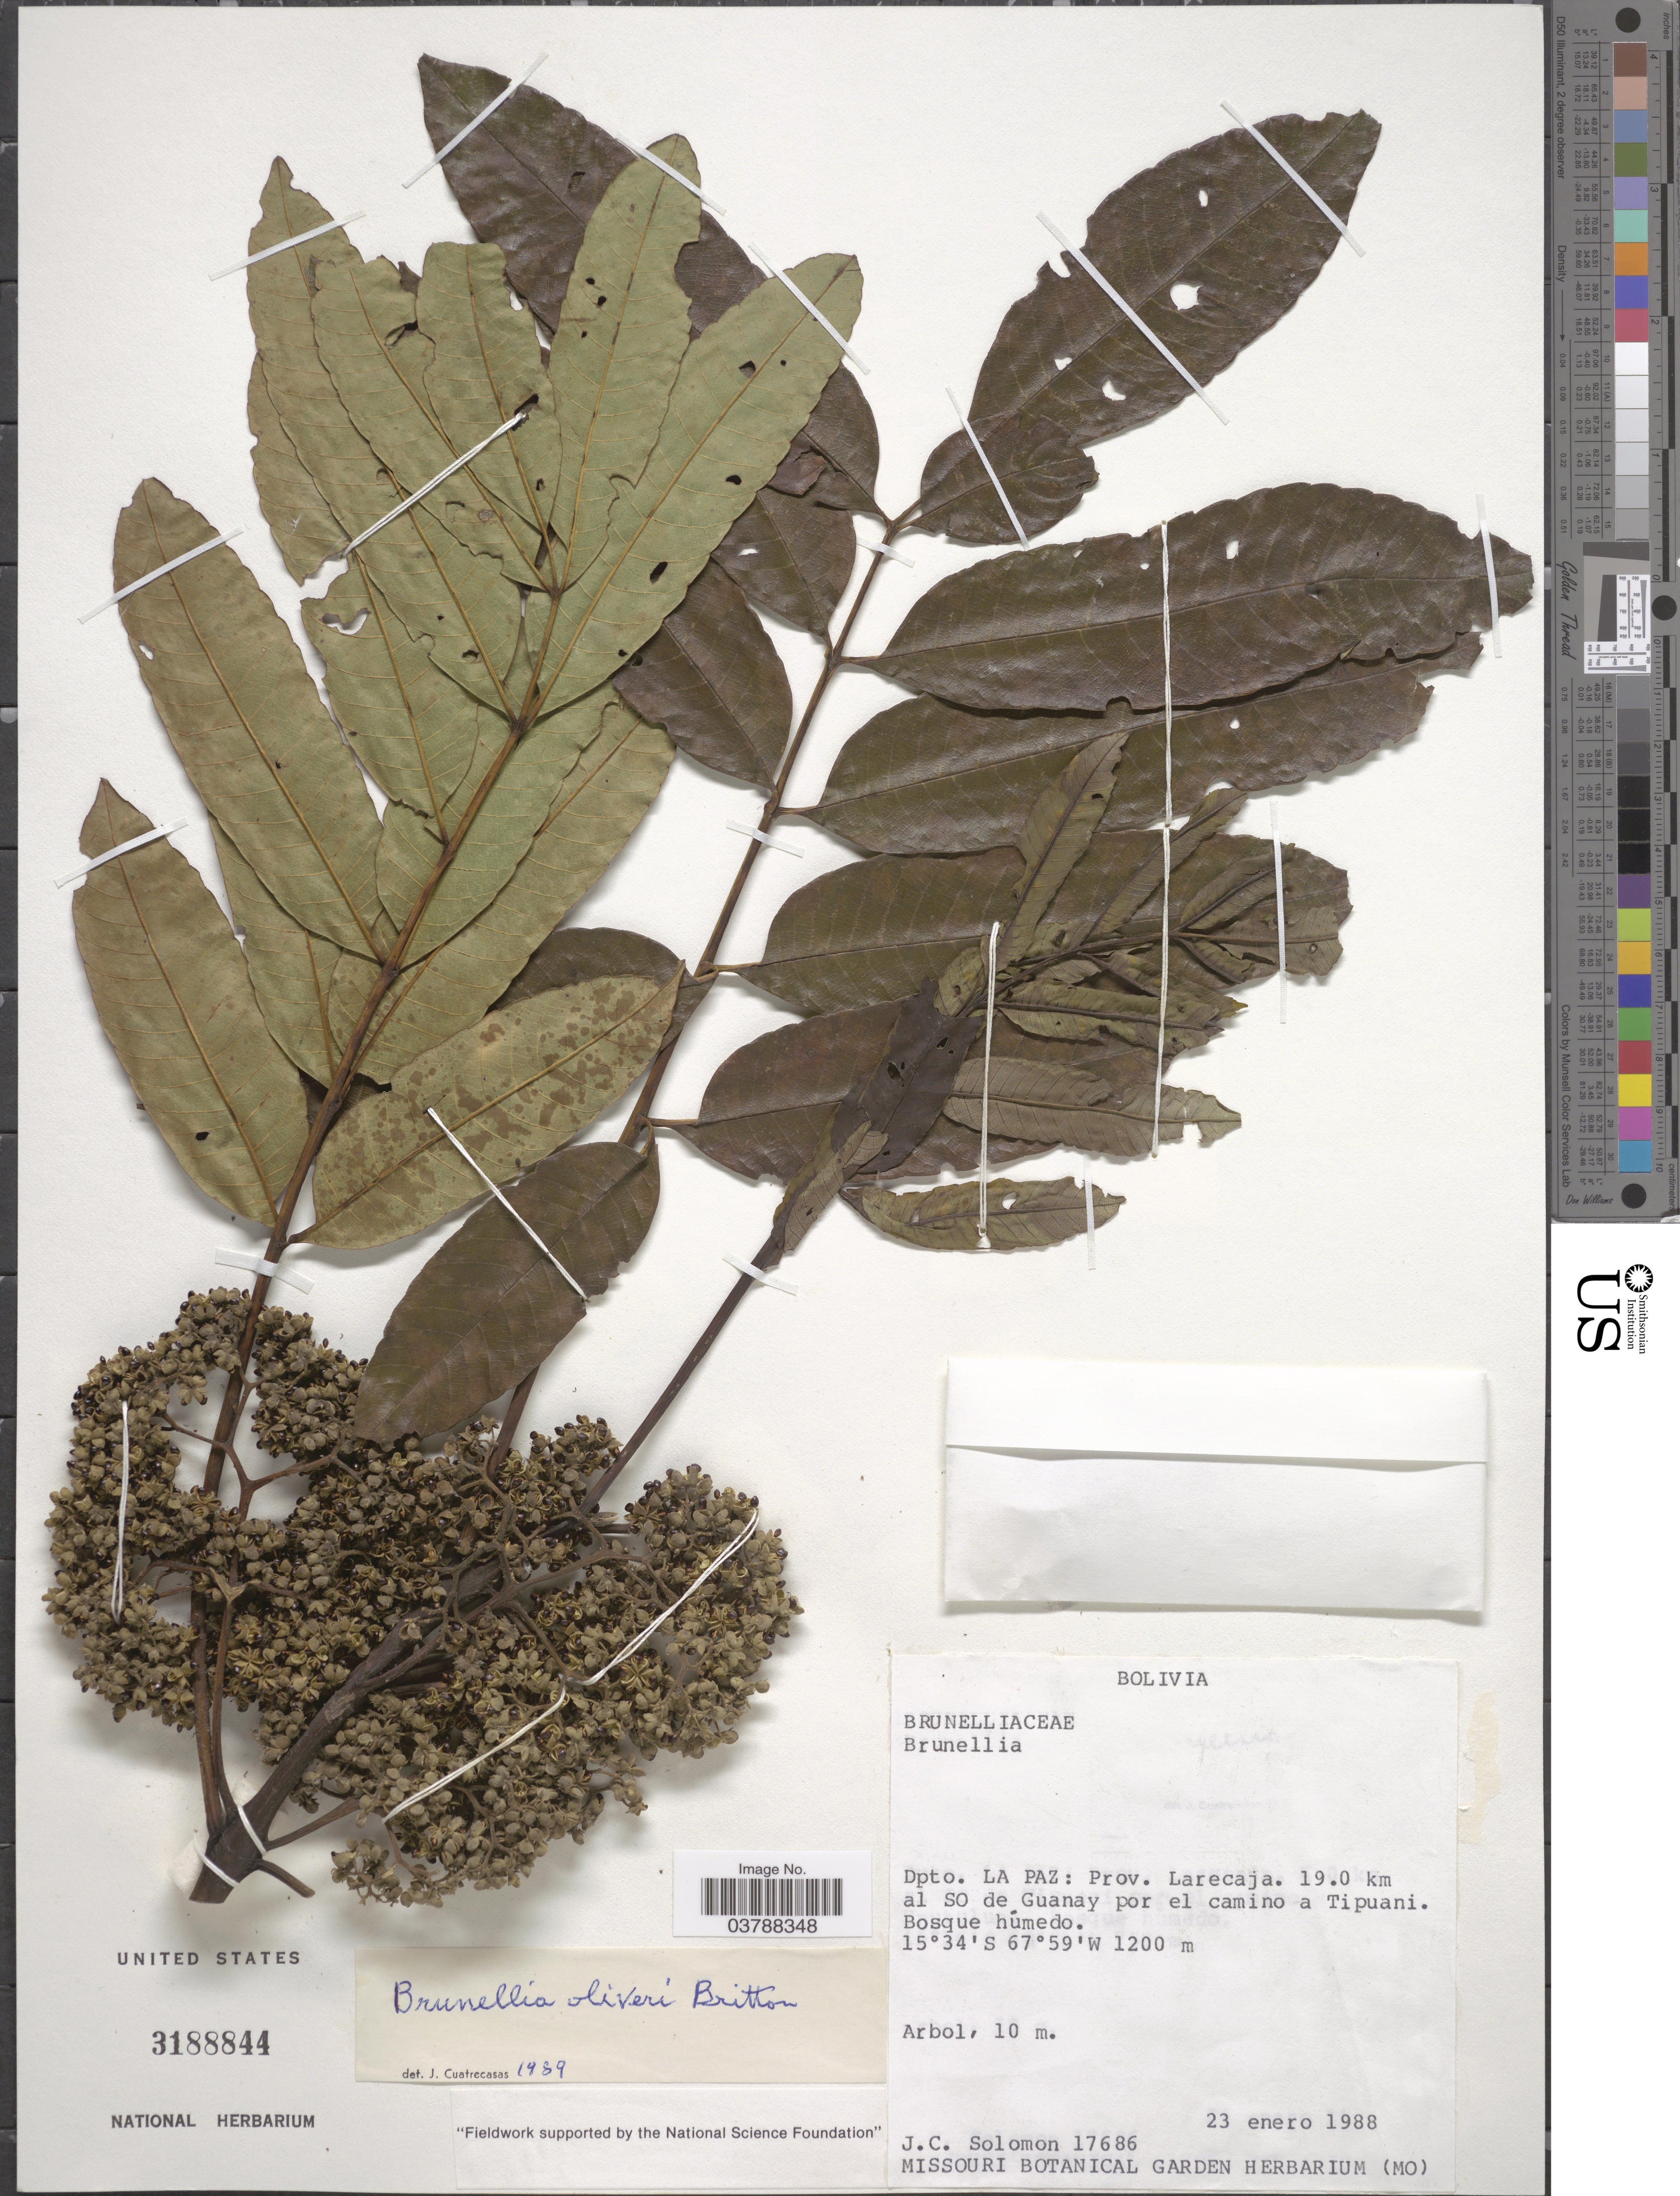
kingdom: Plantae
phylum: Tracheophyta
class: Magnoliopsida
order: Oxalidales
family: Brunelliaceae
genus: Brunellia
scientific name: Brunellia oliveri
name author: Britton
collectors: J. C. Solomon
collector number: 17686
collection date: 1988-01-23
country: Bolivia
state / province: La Paz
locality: Dpto. La Paz: Prov. Larecaja. 19.0 km al SO de Guanay por el camino a Tipuani.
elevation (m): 1200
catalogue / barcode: US 3188844